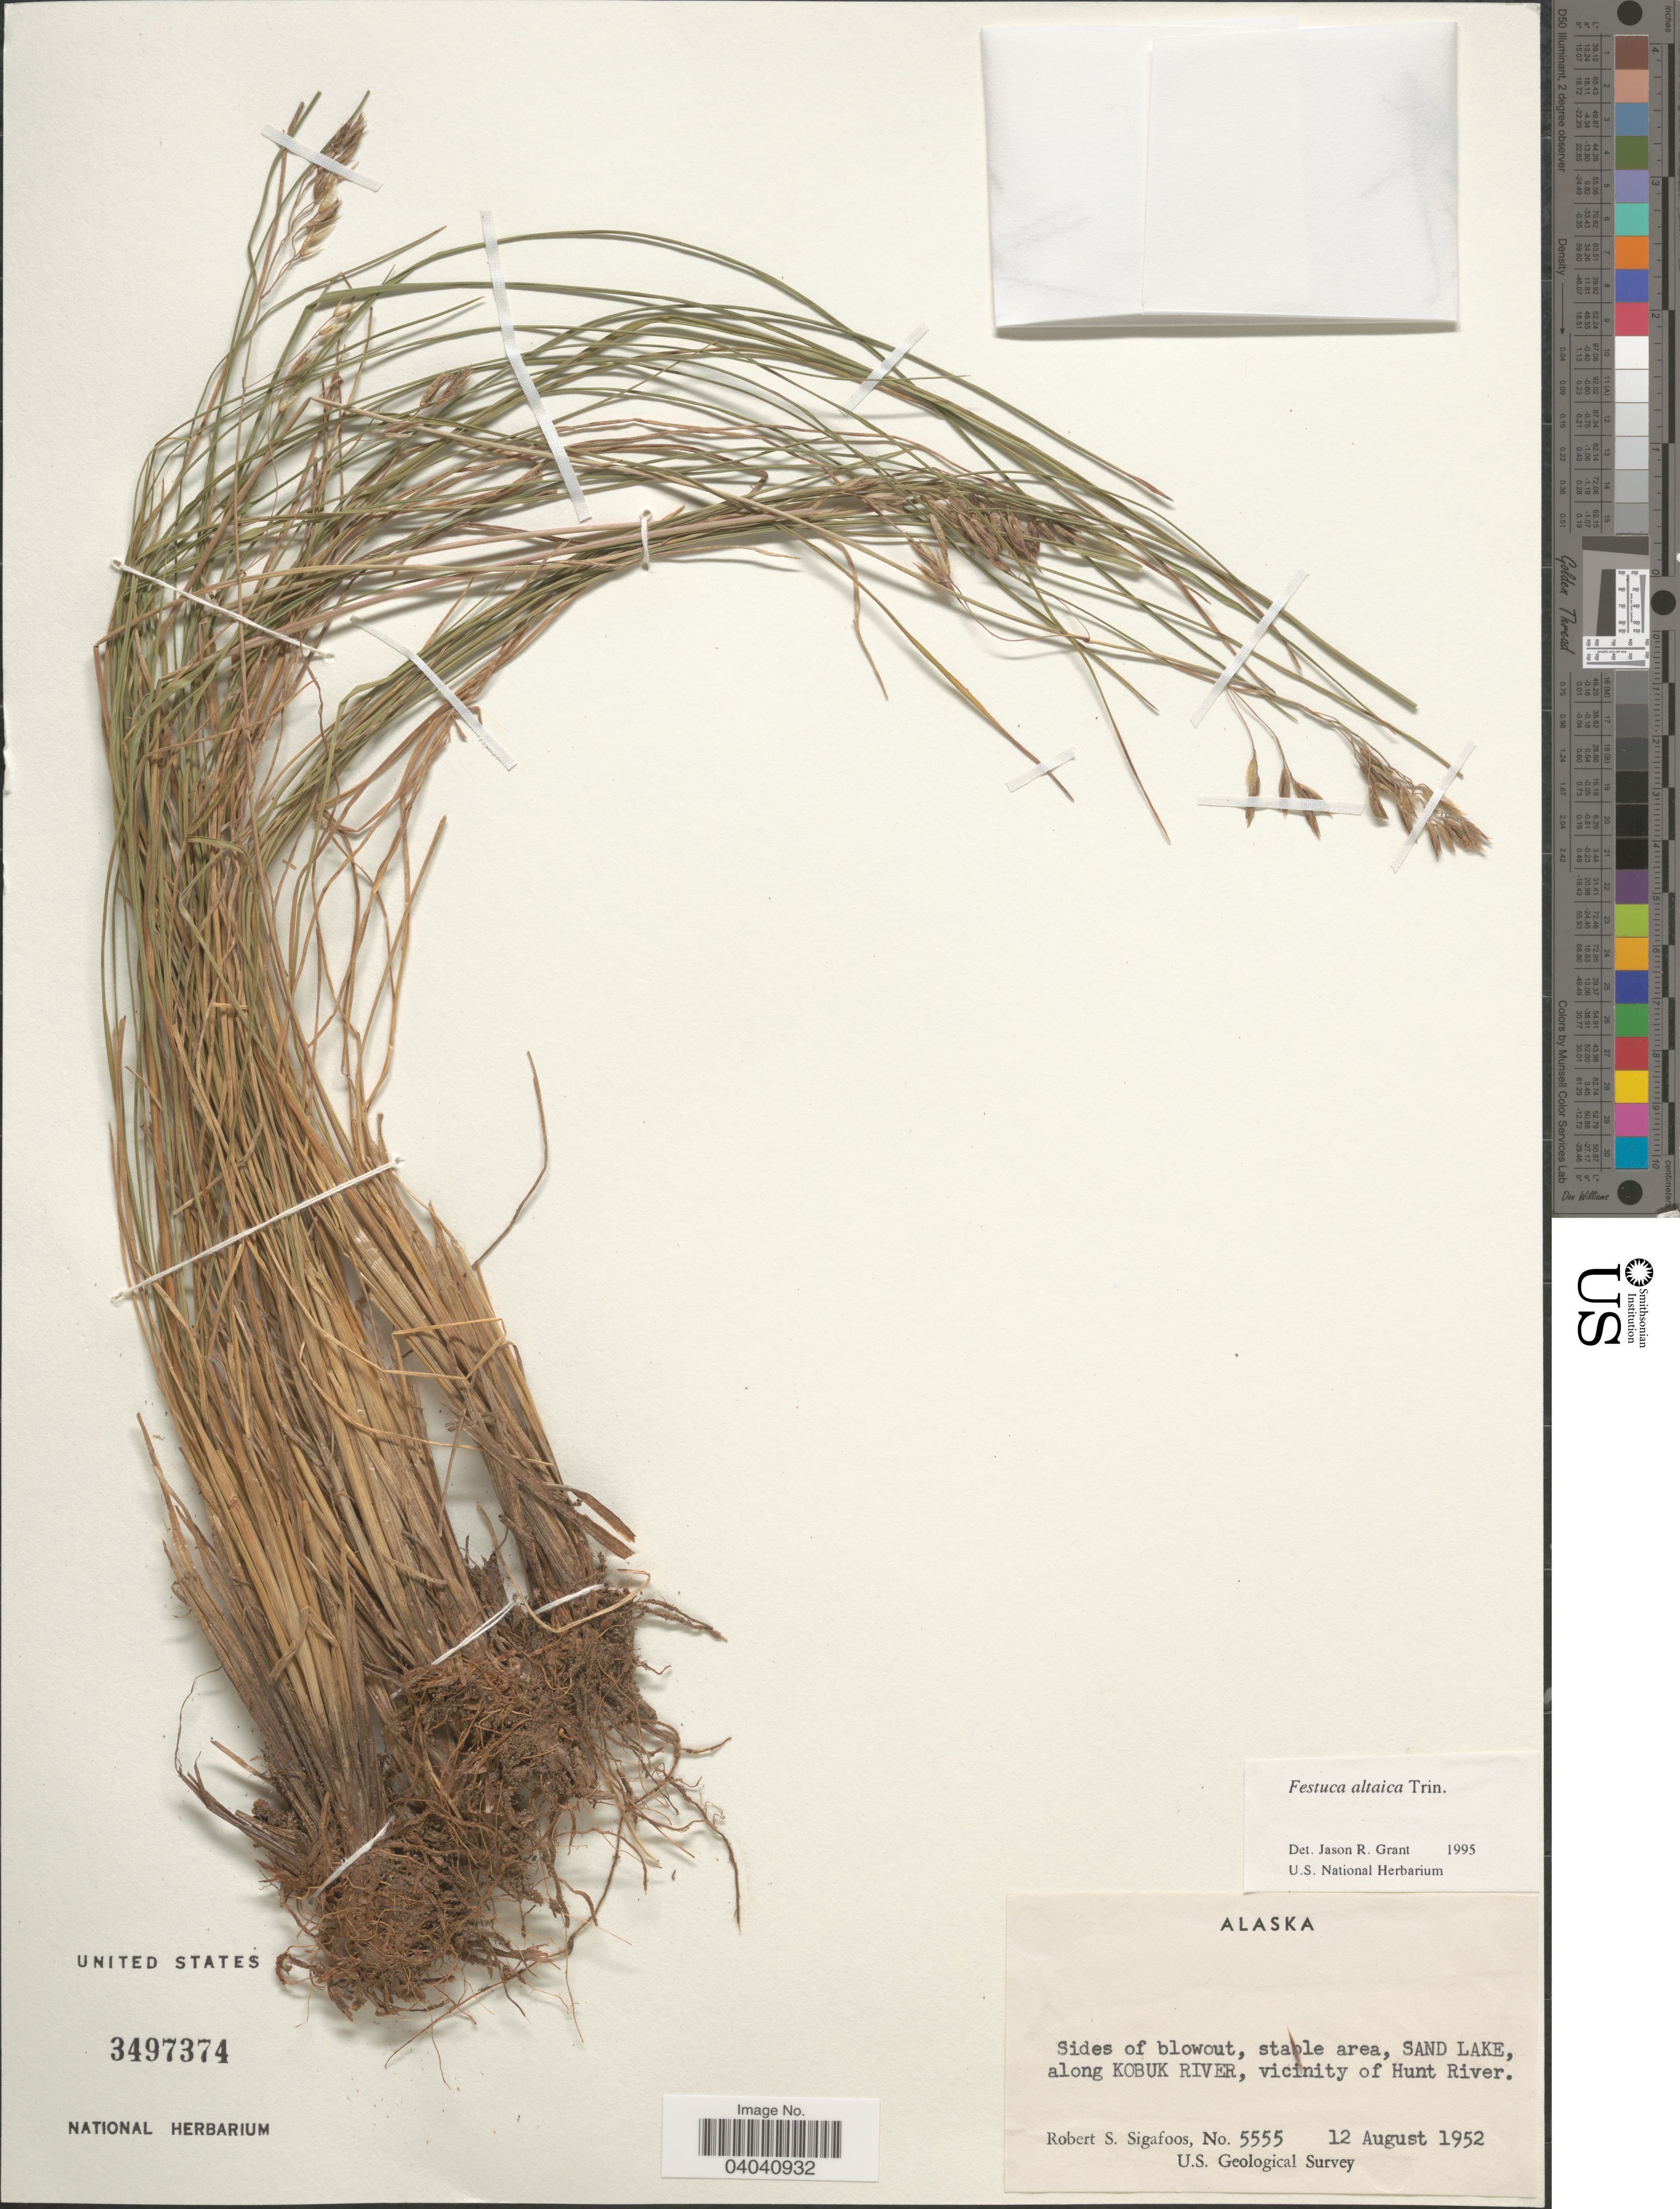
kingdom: Plantae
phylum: Tracheophyta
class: Liliopsida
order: Poales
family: Poaceae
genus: Festuca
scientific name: Festuca altaica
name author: Trin.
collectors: R. Sigafoos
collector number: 5555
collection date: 1952-08-12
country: United States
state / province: Alaska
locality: Sides of blowout, stable area, Sand Lake, along Kobuk River, vicinity of Hunt River.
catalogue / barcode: US 3497374